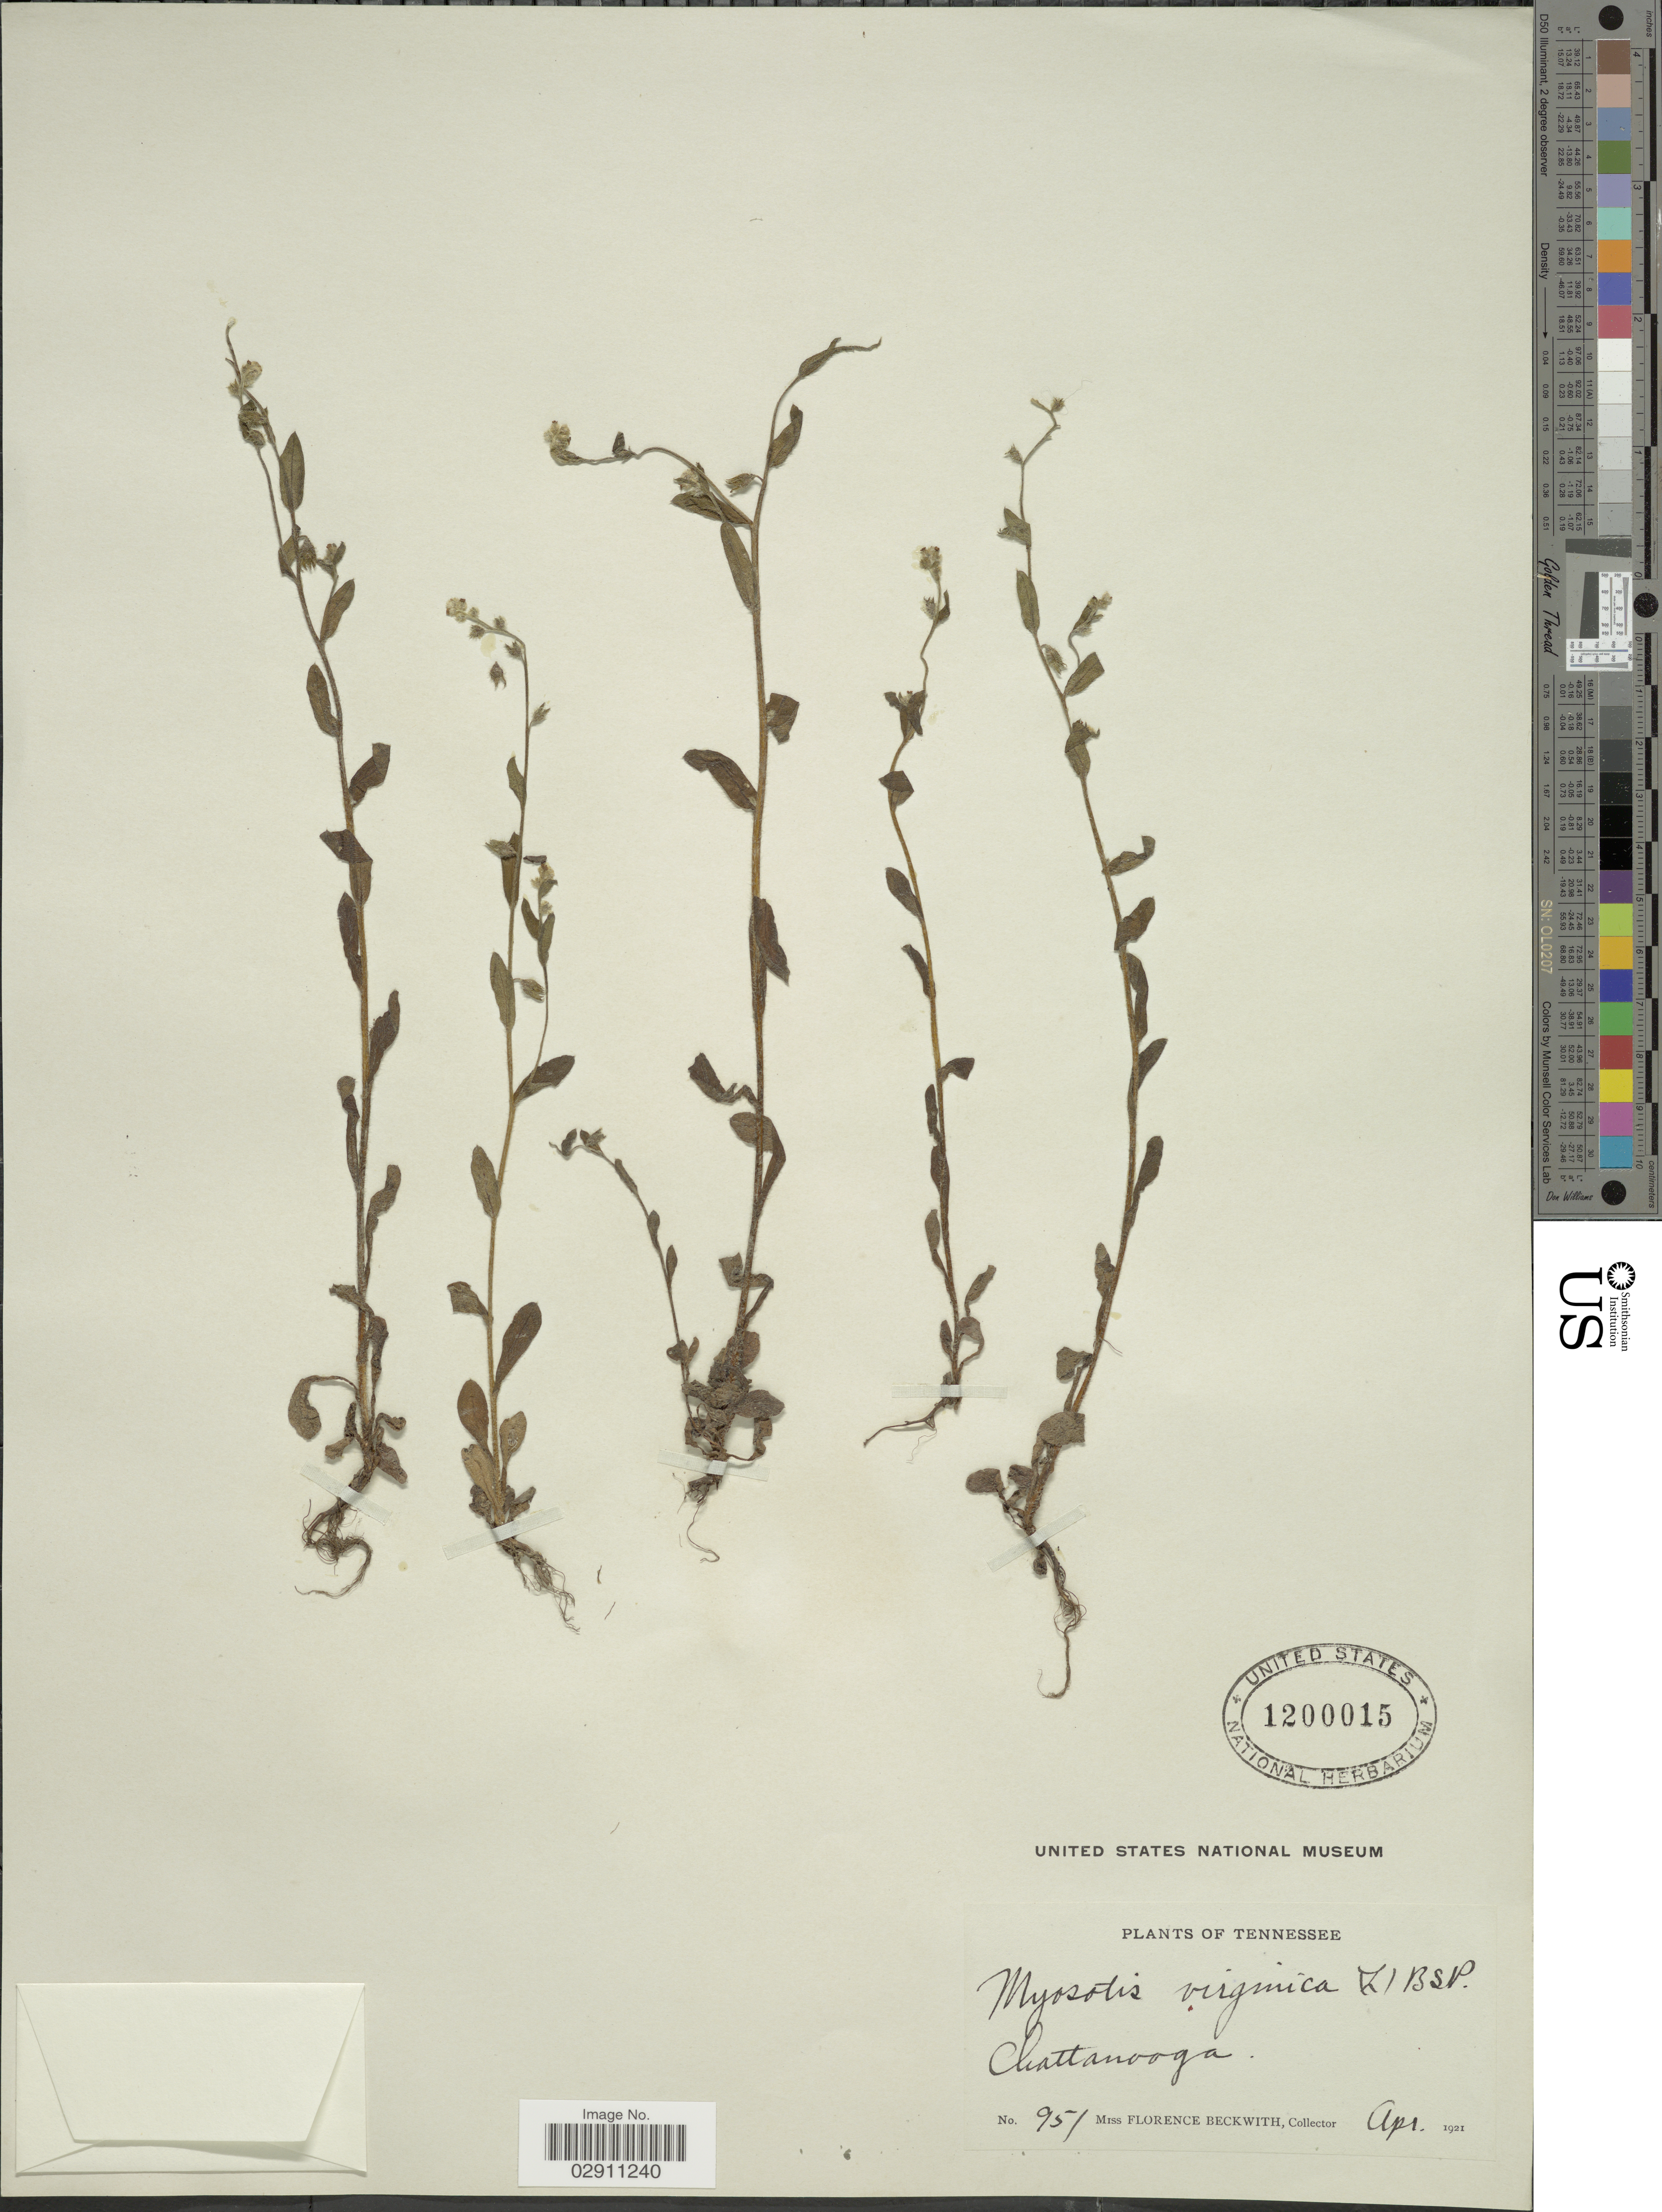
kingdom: Plantae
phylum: Tracheophyta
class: Magnoliopsida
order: Boraginales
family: Boraginaceae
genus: Myosotis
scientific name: Myosotis macrosperma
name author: Engelm.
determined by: Goldman, Doug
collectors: F. Beckwith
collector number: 951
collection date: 1921-04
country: United States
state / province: Tennessee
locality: Chattanooga.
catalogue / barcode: US 1200015